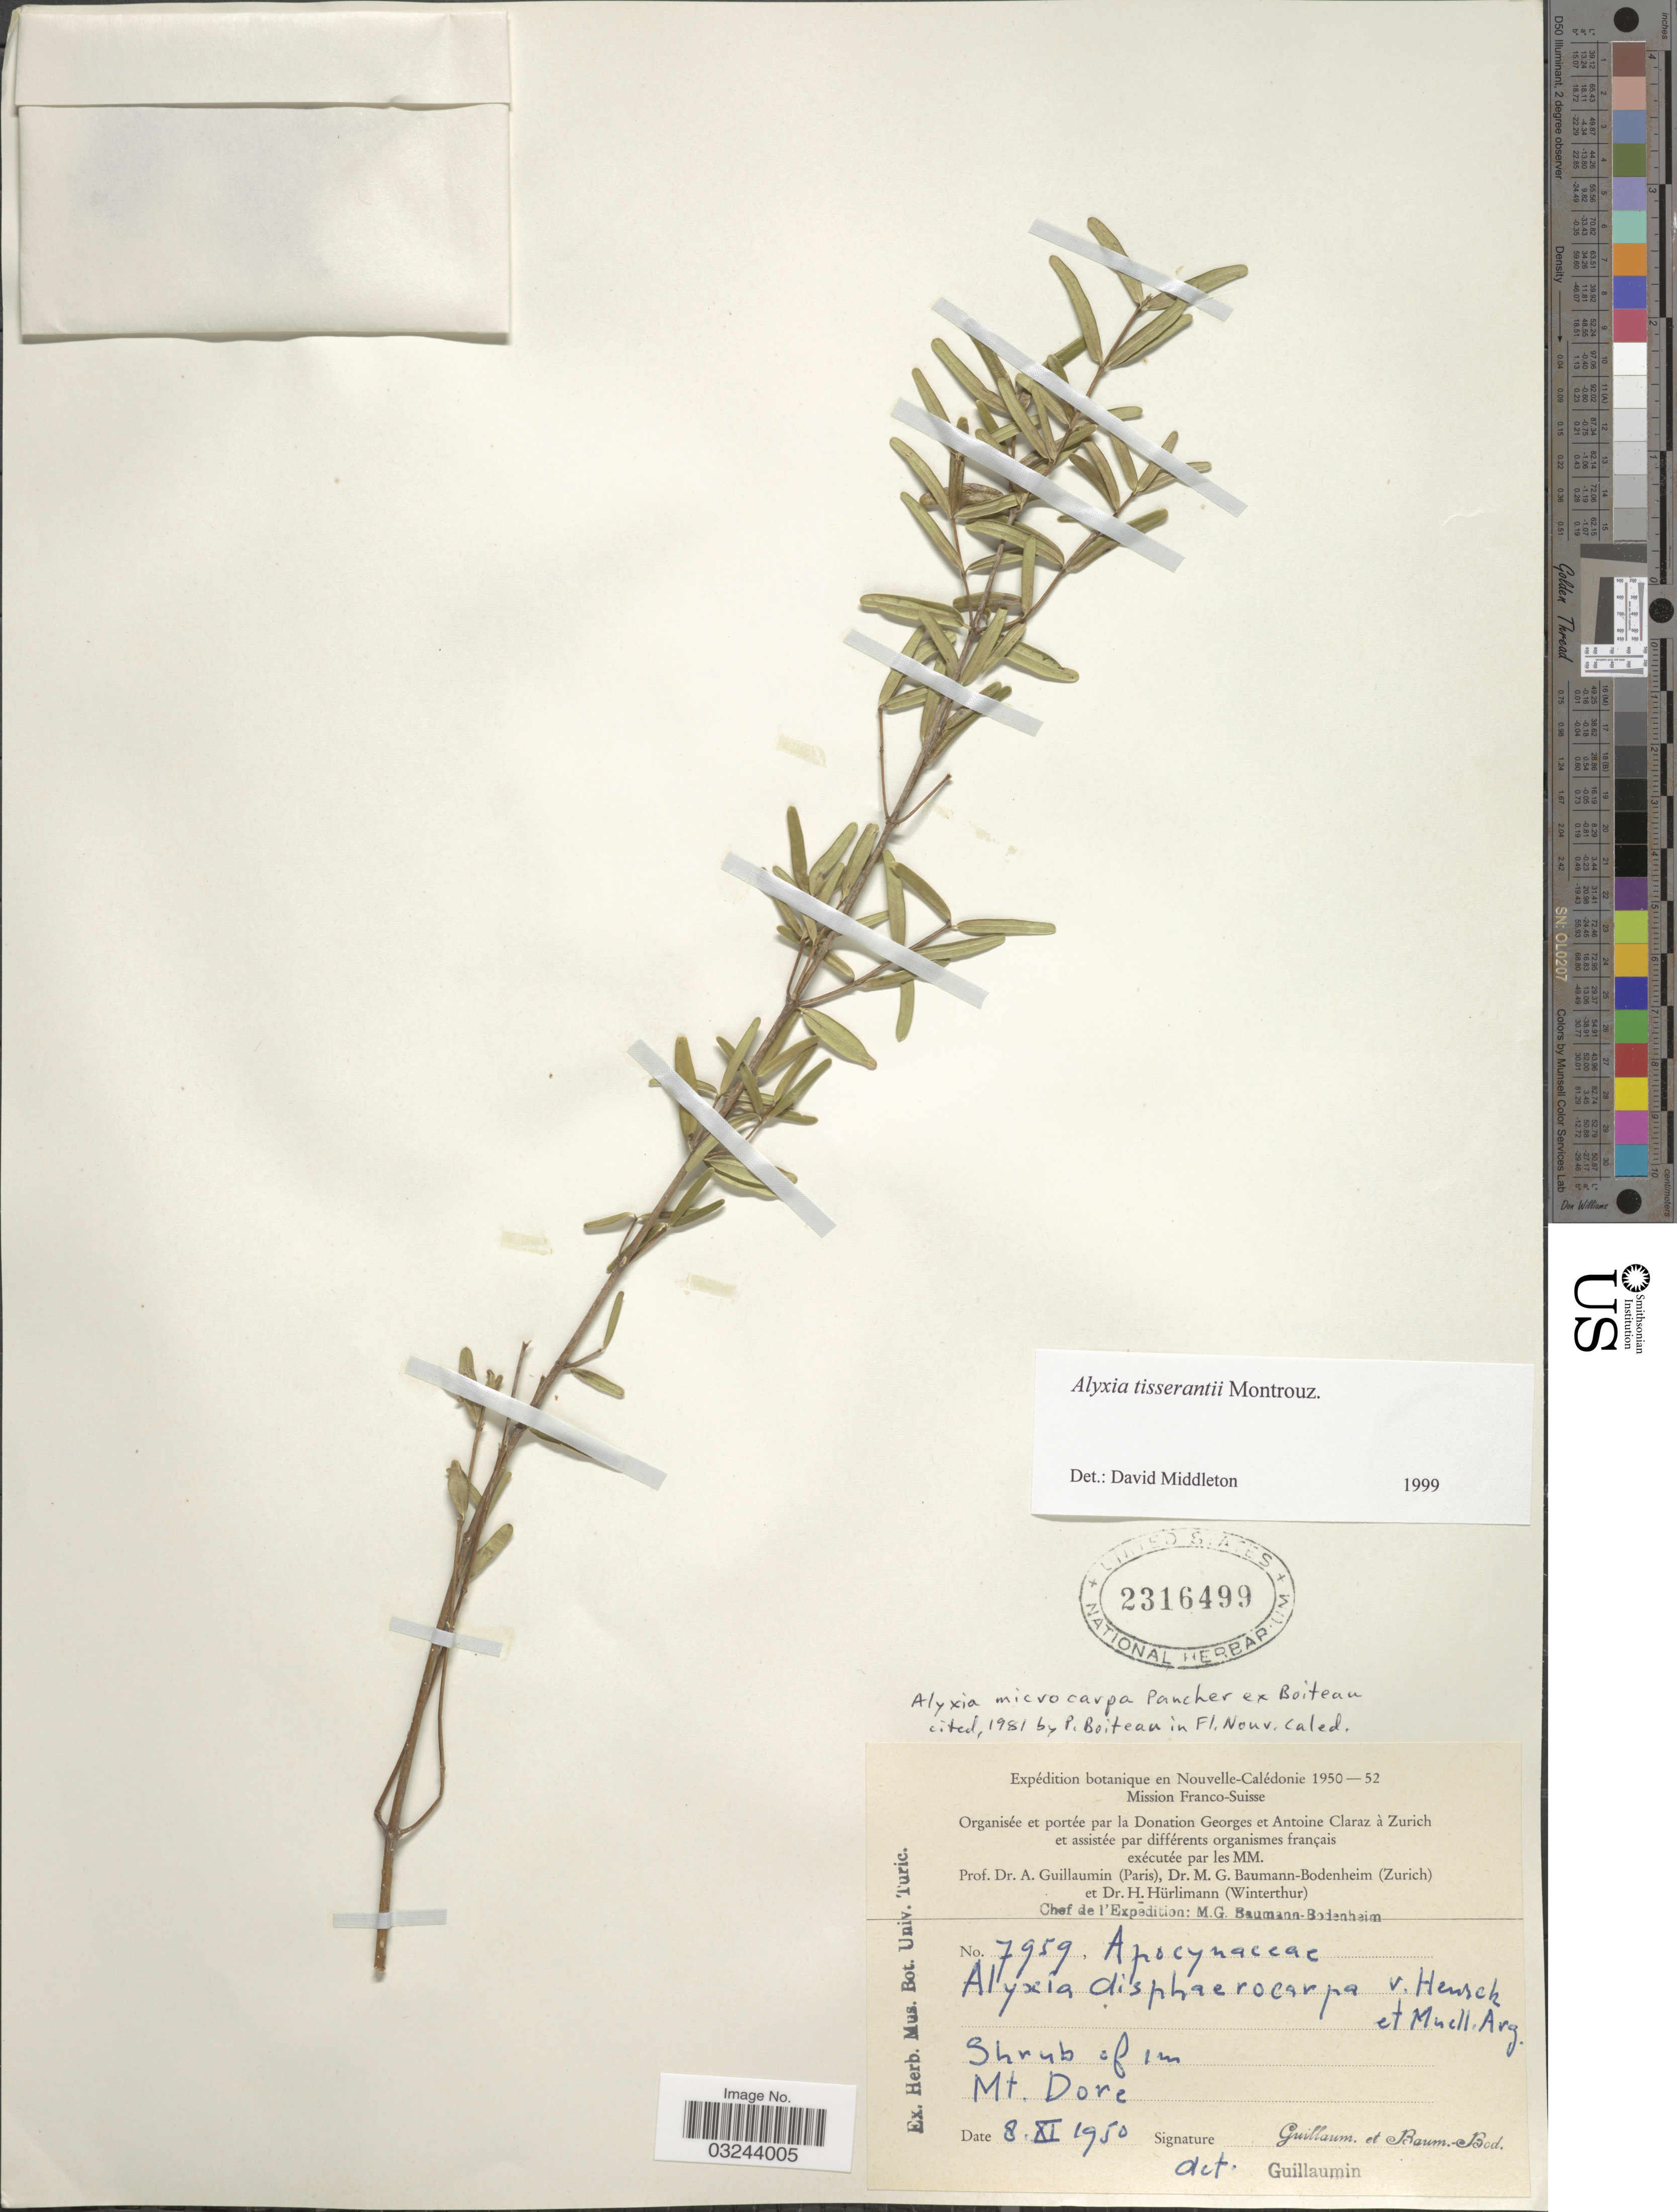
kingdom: Plantae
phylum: Tracheophyta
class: Magnoliopsida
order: Gentianales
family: Apocynaceae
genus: Alyxia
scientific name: Alyxia tisserantii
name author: Montrouz.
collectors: A. Guillaumin & M. G. Baumann-Bodenheim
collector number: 7959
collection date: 1950-11-08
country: New Caledonia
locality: Nouvelle-Calédonie. Mt. Dore.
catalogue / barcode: US 2316499